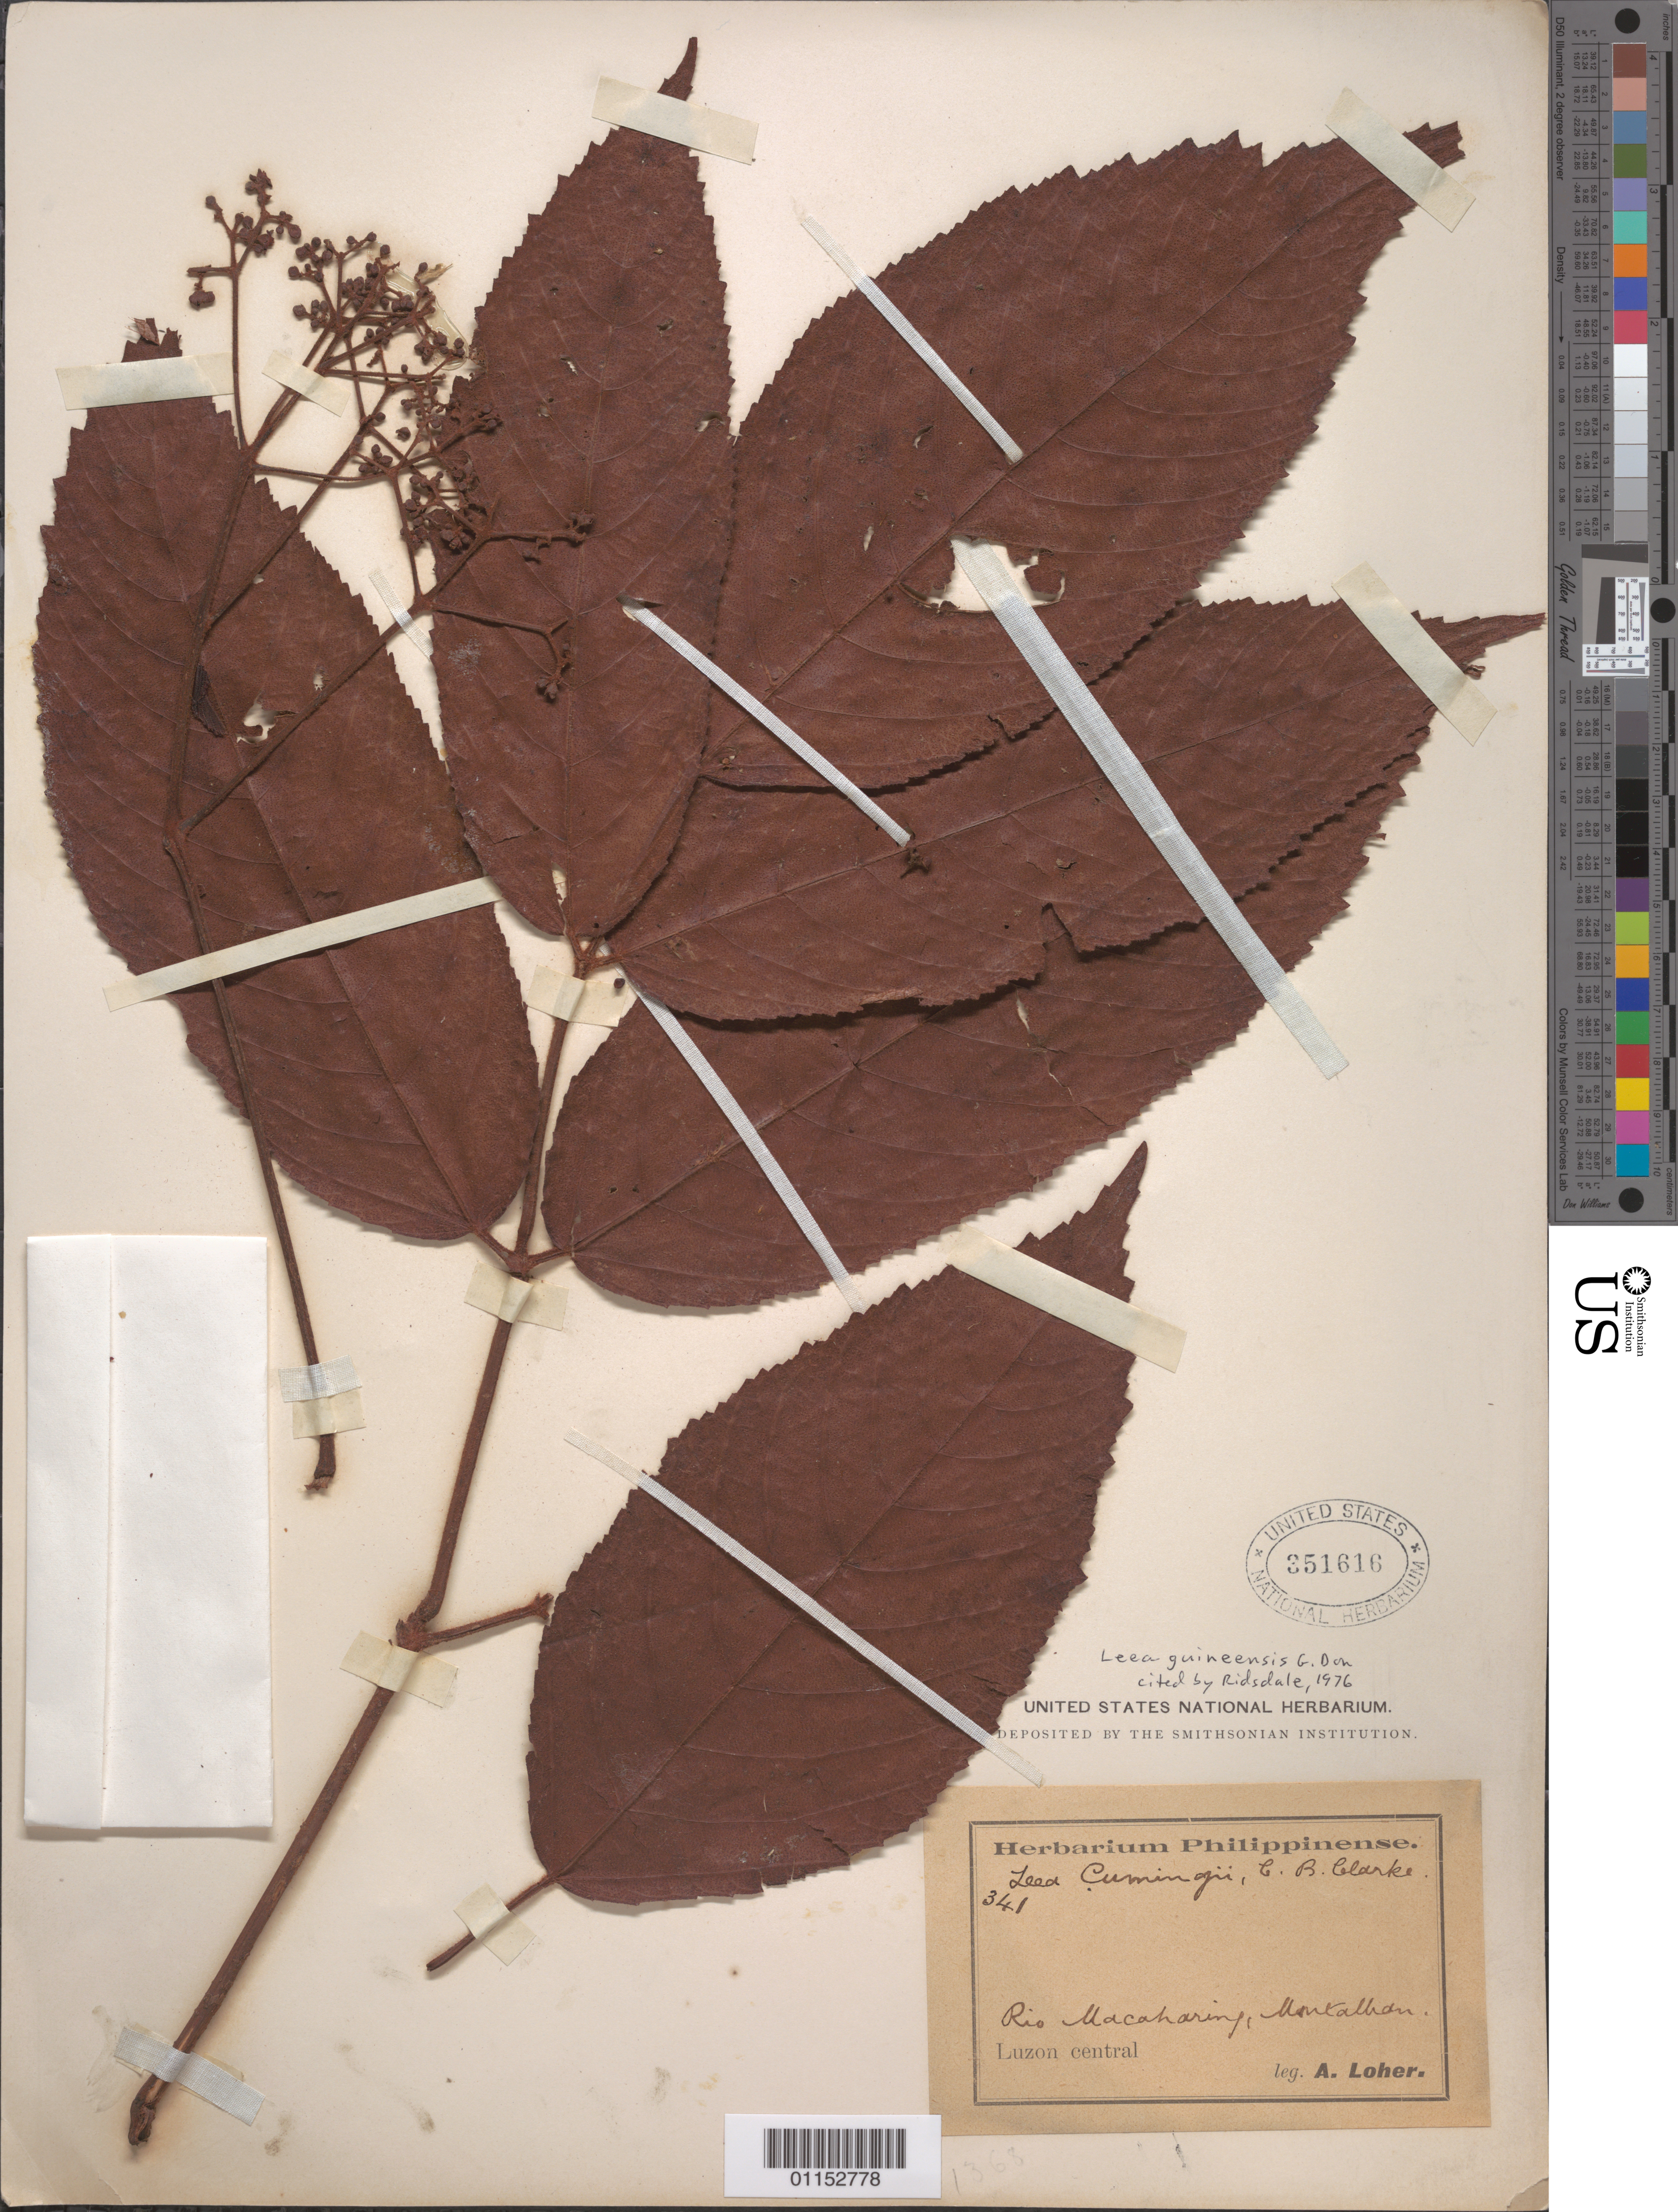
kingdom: Plantae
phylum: Tracheophyta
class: Magnoliopsida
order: Vitales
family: Vitaceae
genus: Leea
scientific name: Leea guineensis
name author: G. Don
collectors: A. Loher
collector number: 341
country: Philippines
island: Luzon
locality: Rio Macaharing. Luzon central.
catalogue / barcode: US 351616